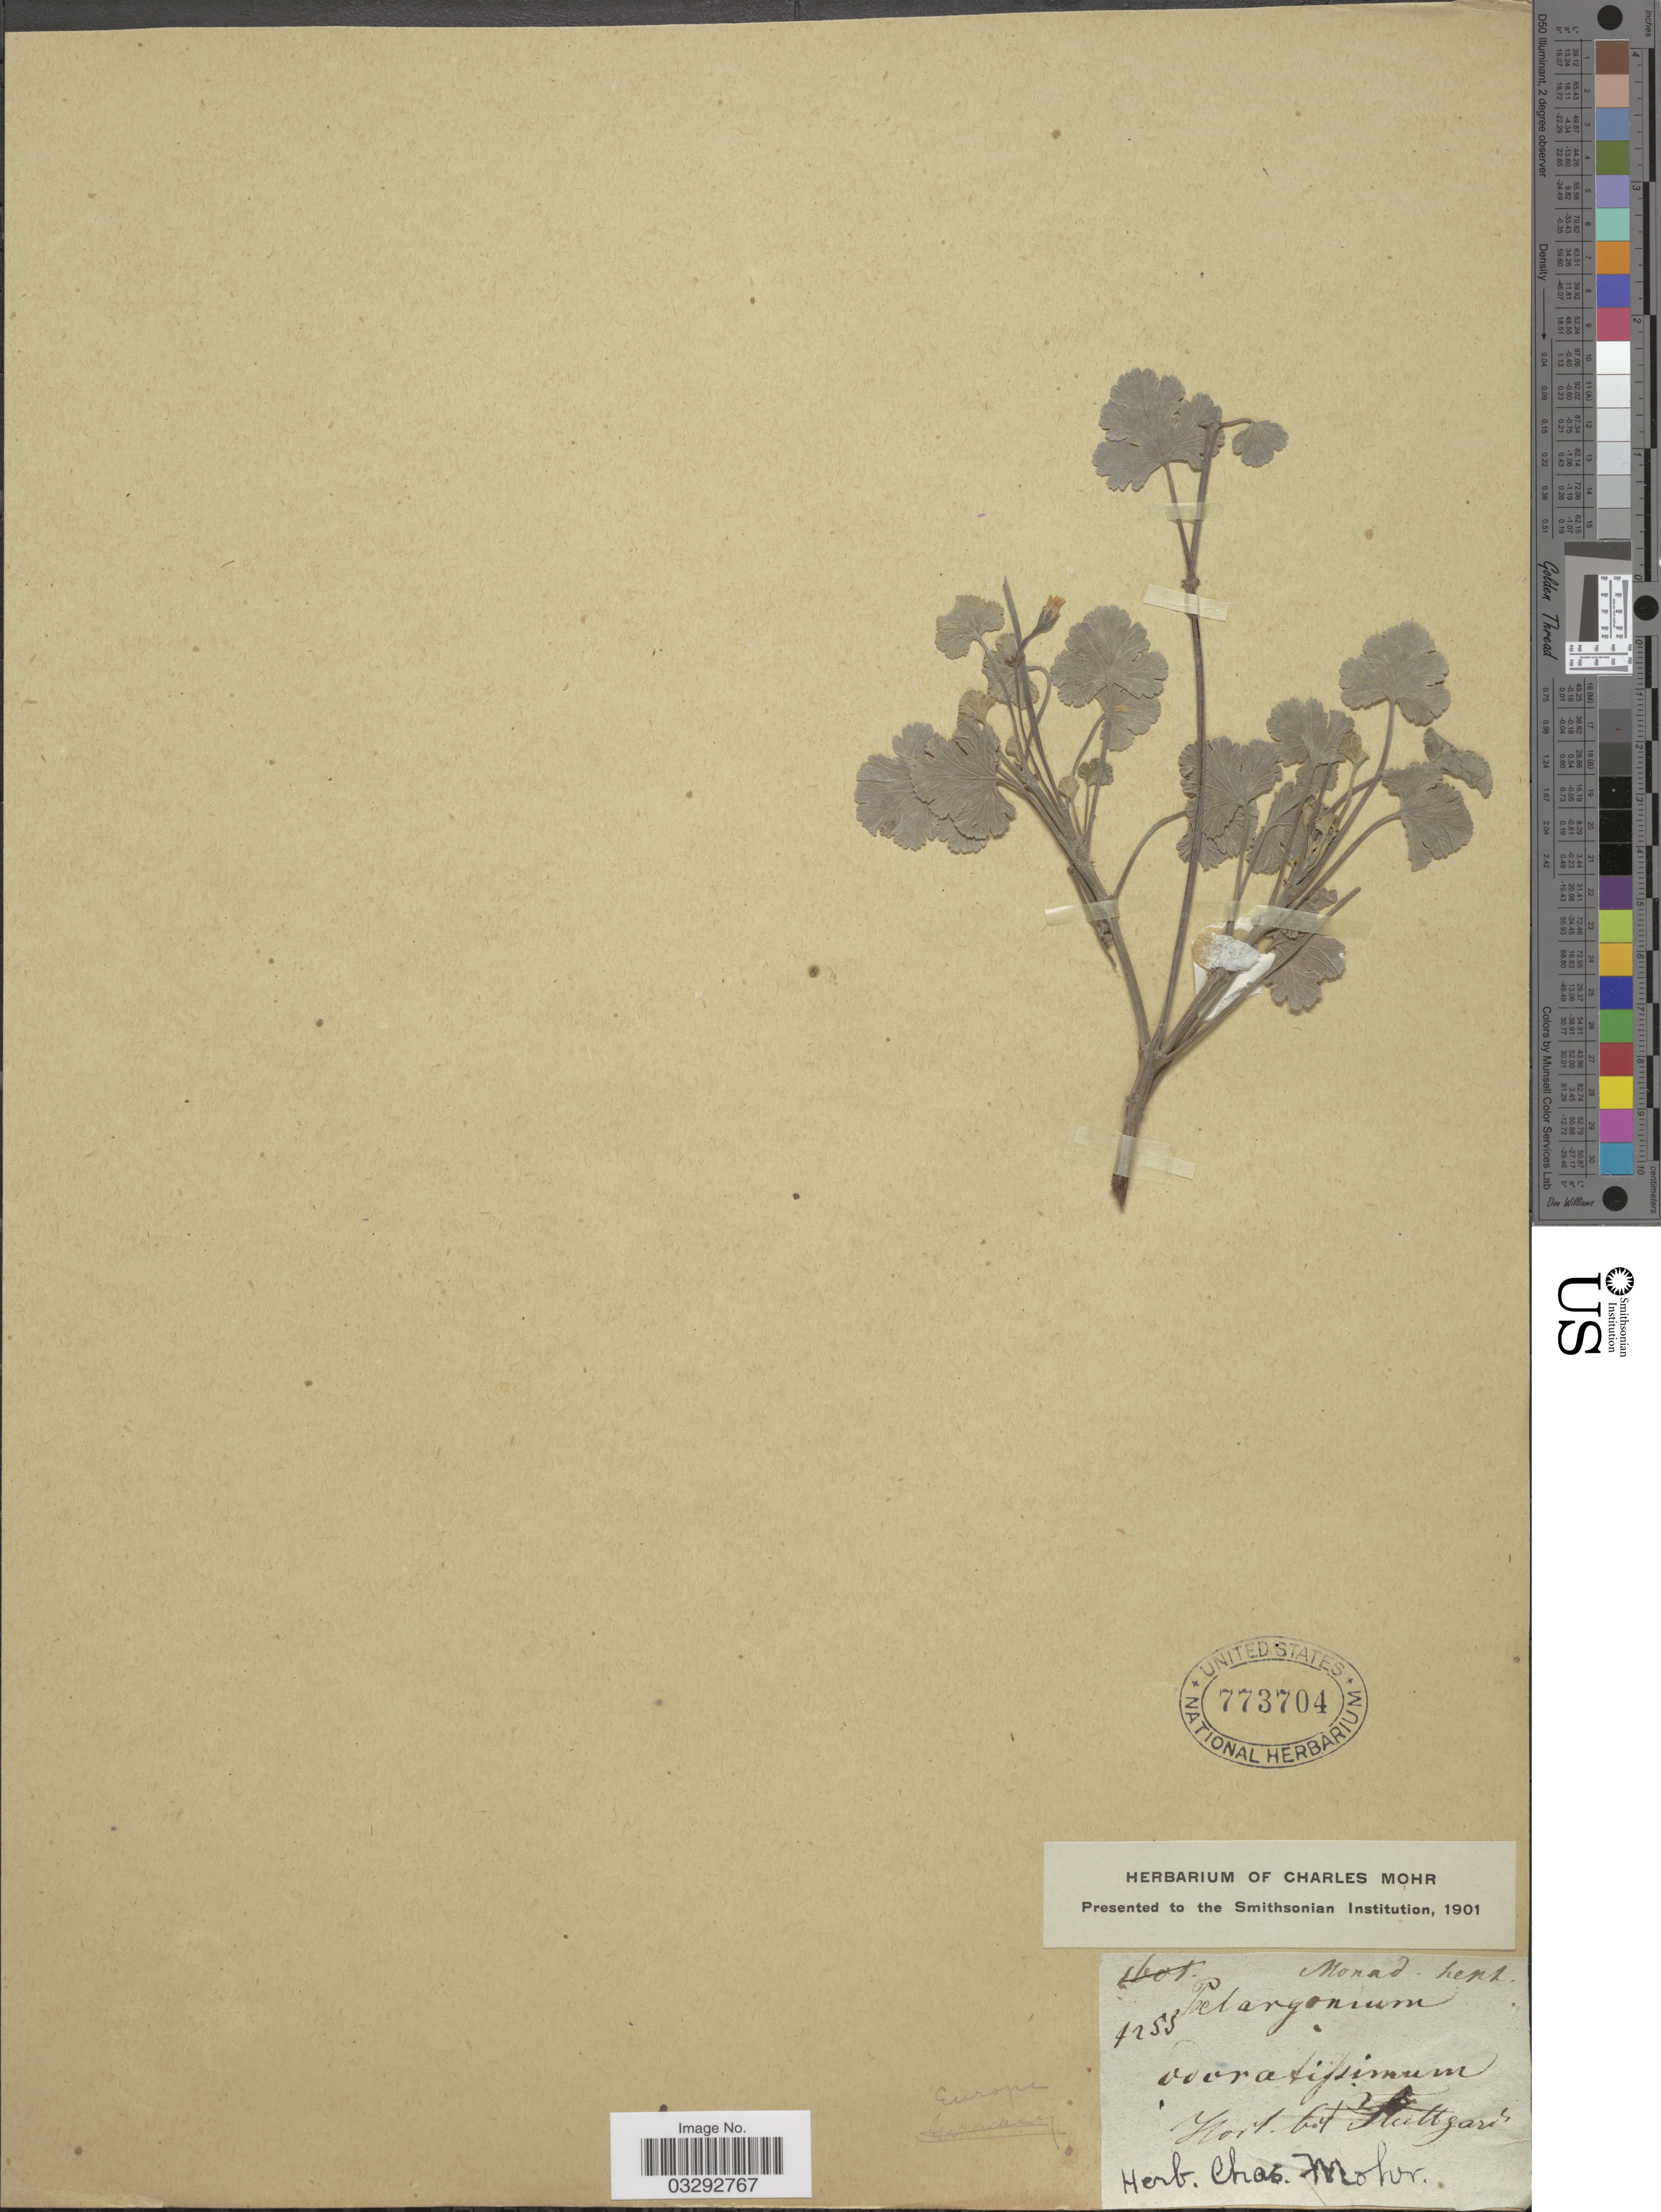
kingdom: Plantae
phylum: Tracheophyta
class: Magnoliopsida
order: Geraniales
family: Geraniaceae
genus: Pelargonium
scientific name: Pelargonium odoratissimum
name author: (L.) L'Hér.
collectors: ex herb. Charles Mohr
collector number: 4253*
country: Germany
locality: Hort. bot Stuttgard.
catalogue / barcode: US 773704